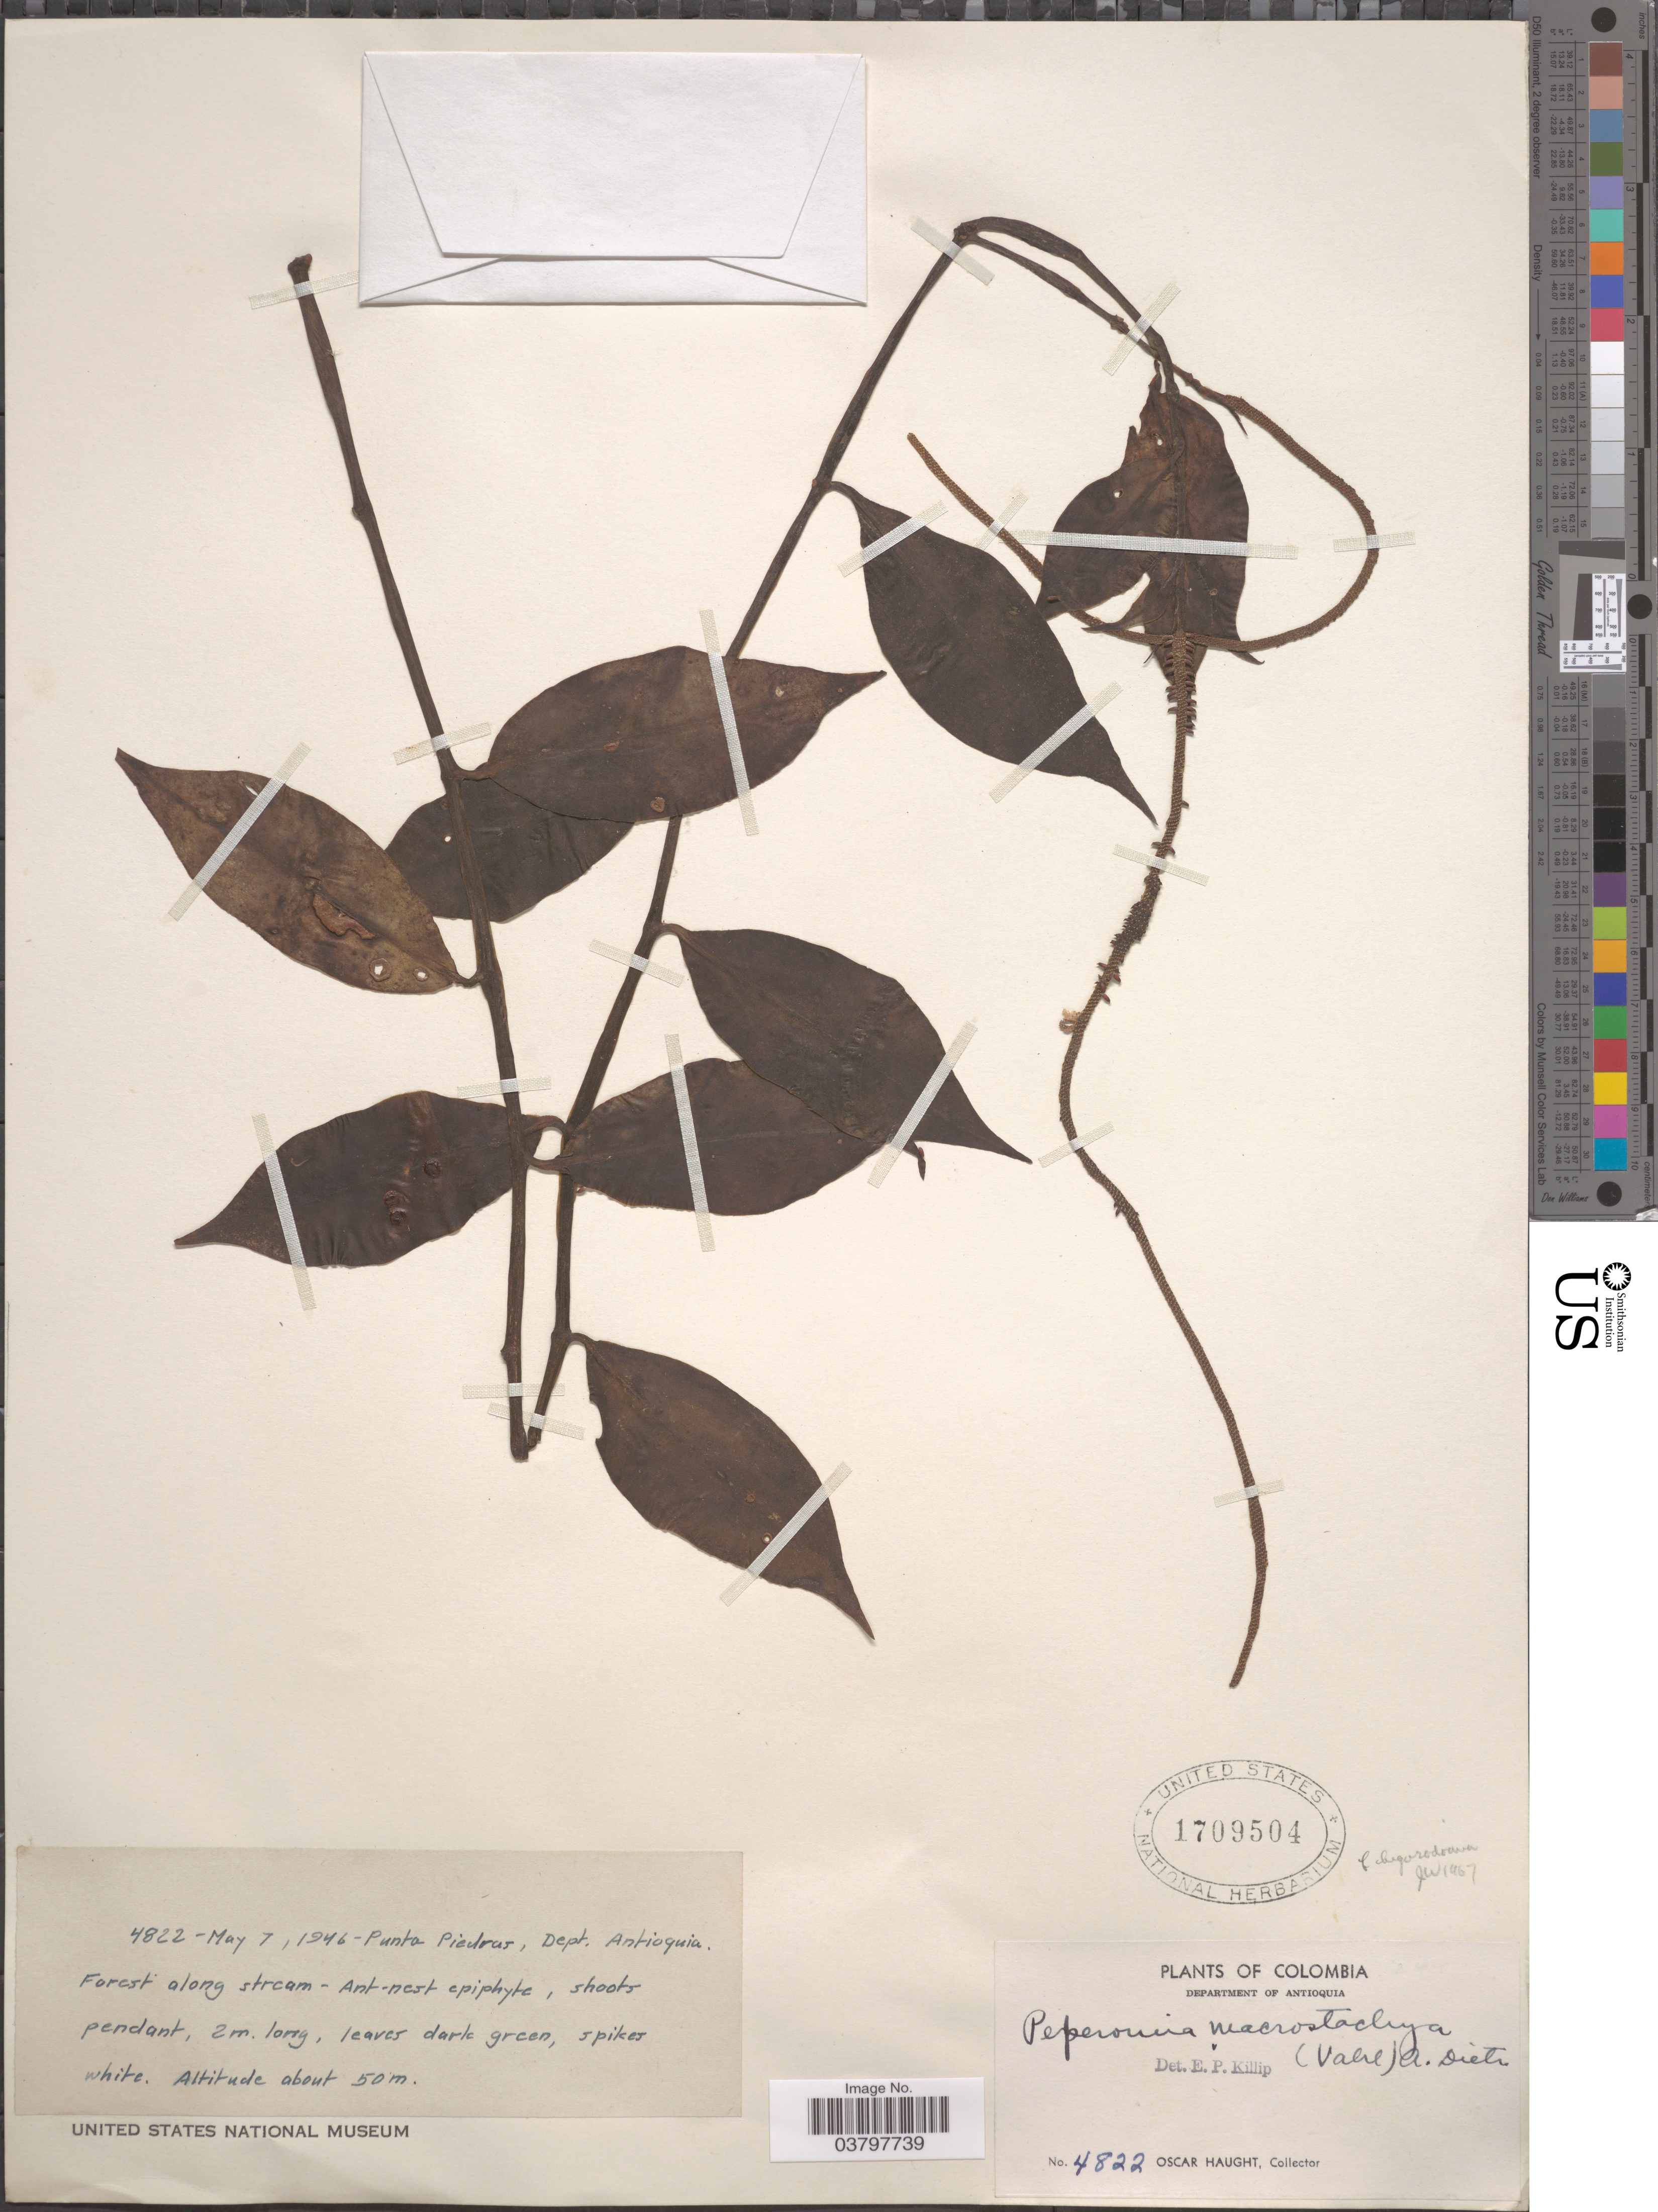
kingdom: Plantae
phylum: Tracheophyta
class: Magnoliopsida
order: Piperales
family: Piperaceae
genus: Peperomia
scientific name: Peperomia macrostachya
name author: (Vahl) A. Dietr.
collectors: O. L. Haught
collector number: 4822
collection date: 1946-05-07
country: Colombia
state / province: Antioquia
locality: Department of Antioquia. Punta Piedras, Dept. Antioquia.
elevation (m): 50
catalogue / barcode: US 1709504